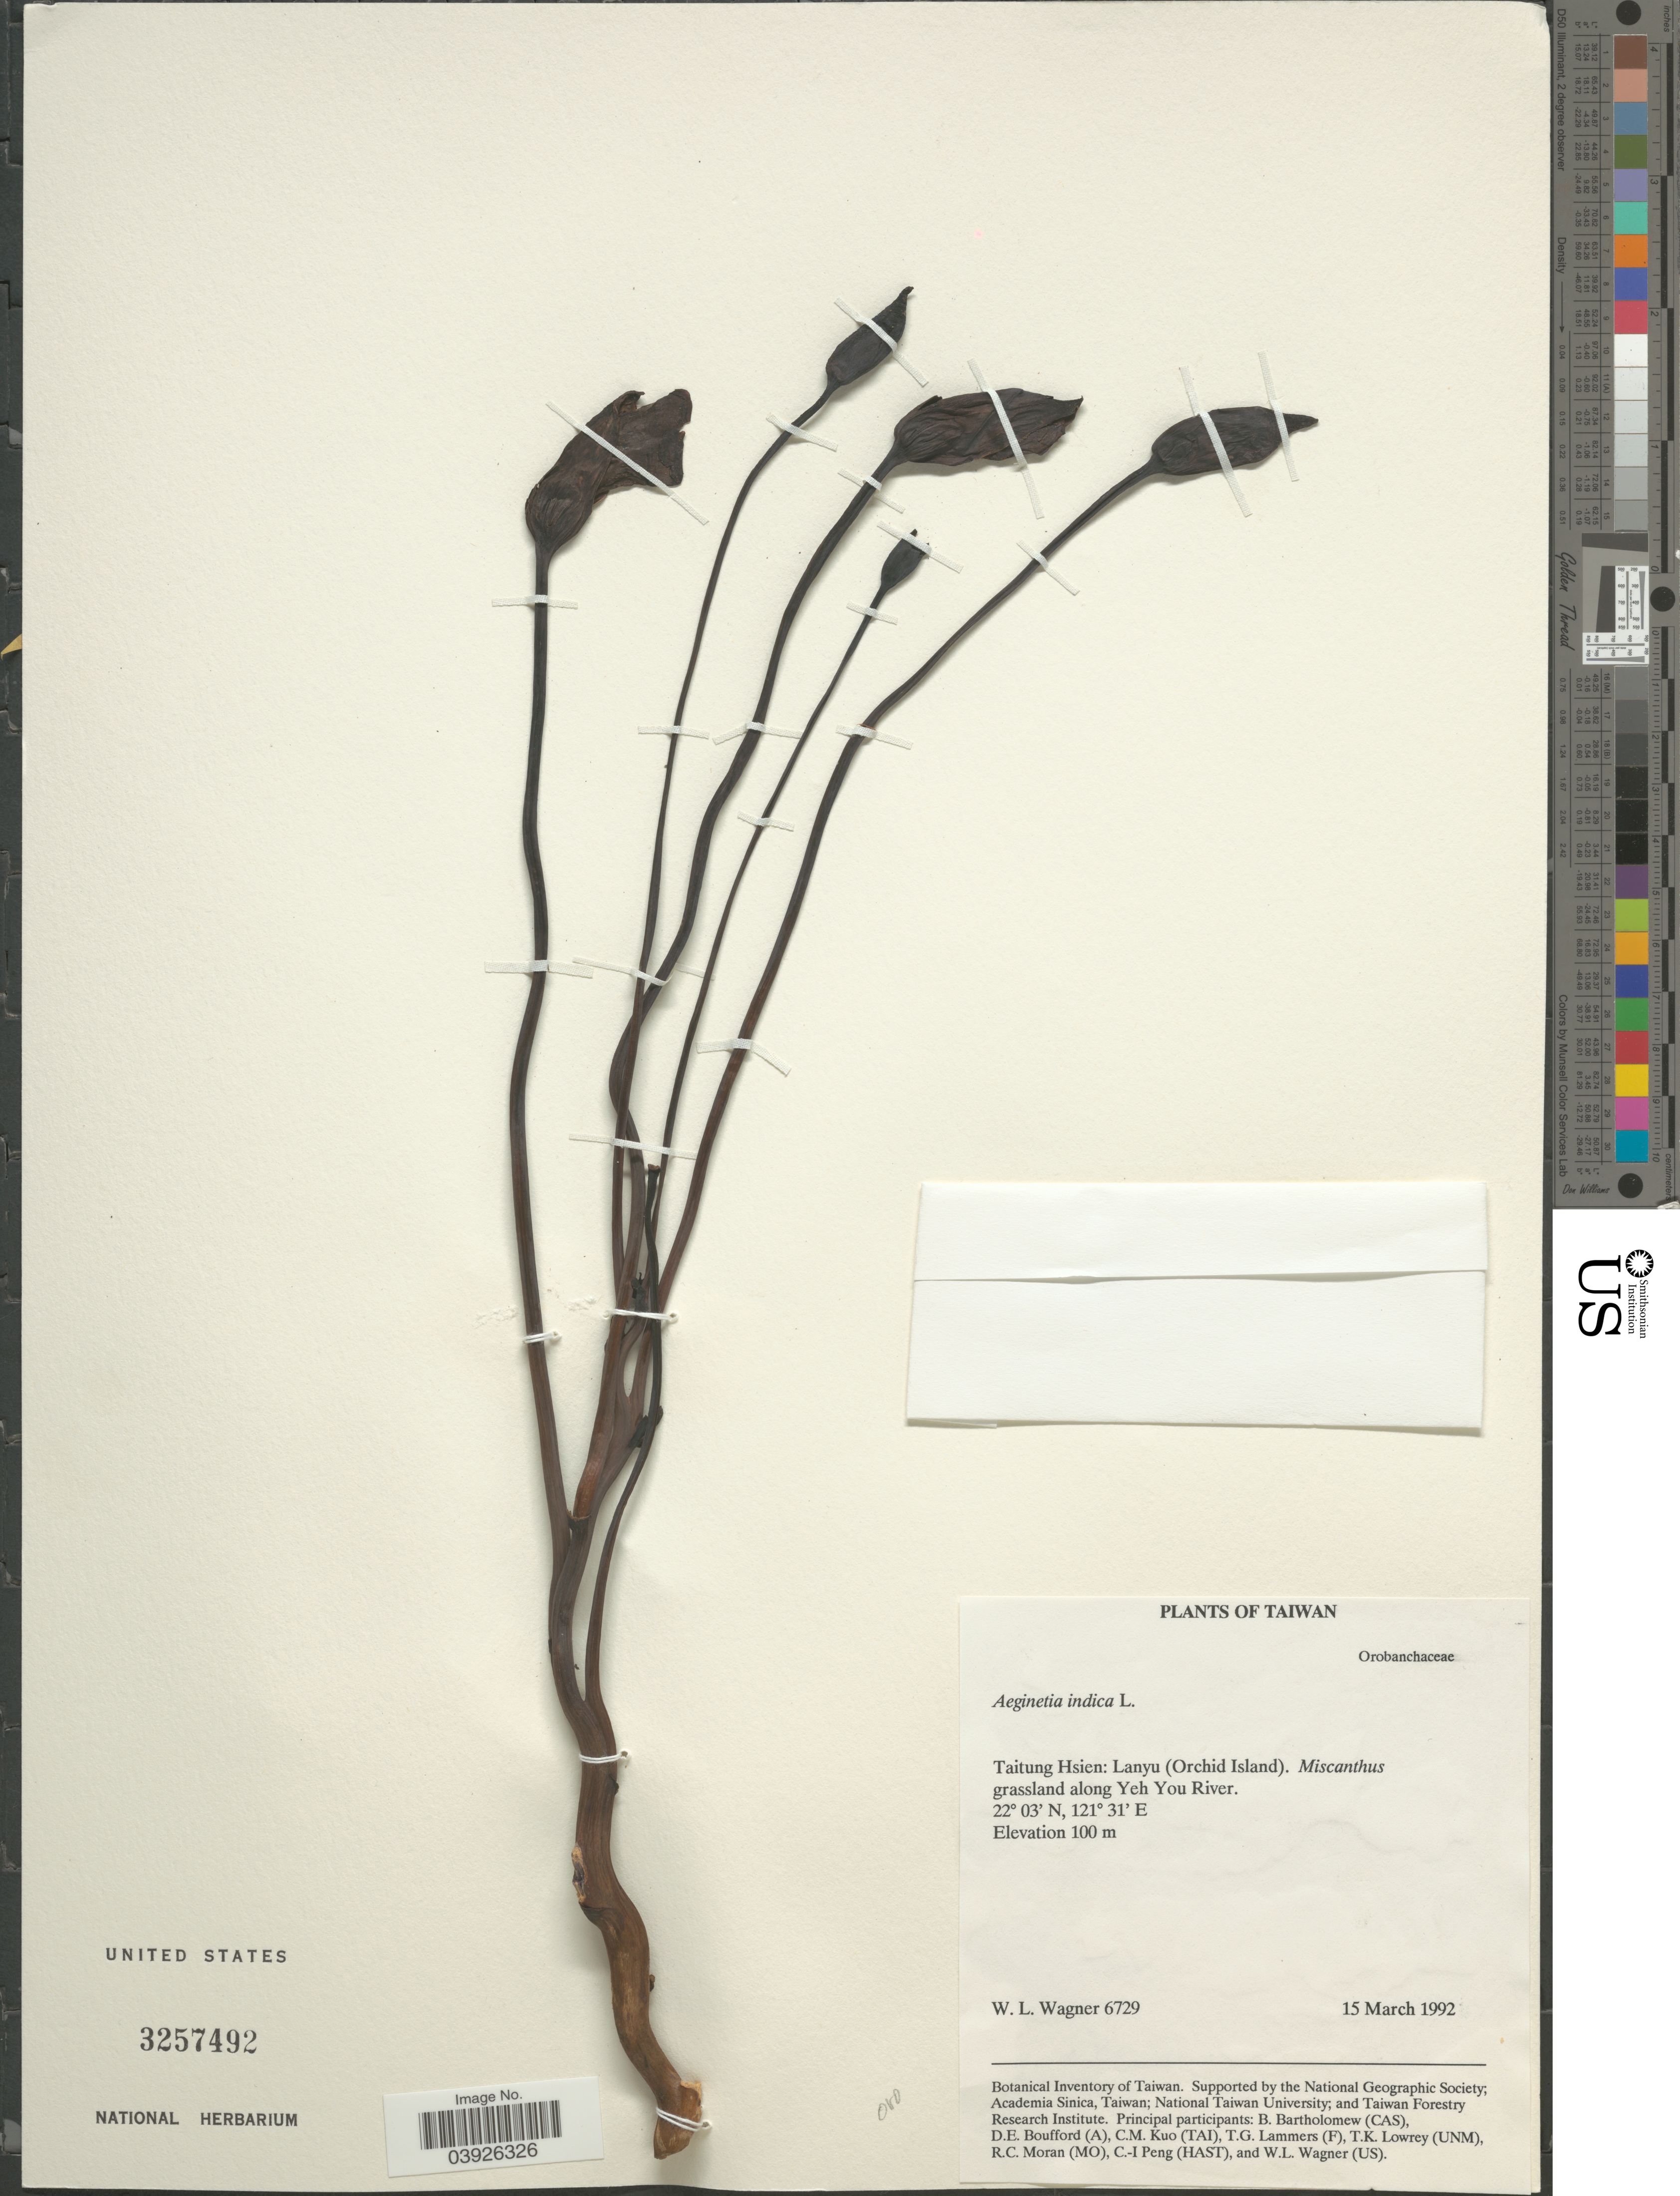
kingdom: Plantae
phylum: Tracheophyta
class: Magnoliopsida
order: Lamiales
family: Orobanchaceae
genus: Aeginetia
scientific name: Aeginetia indica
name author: L.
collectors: W. L. Wagner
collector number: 6729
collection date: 1992-03-15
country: Taiwan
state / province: Taitung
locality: Taitung Hsien: Lanyu (Orchid Island). Along Yeh You River.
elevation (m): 100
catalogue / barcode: US 3257492